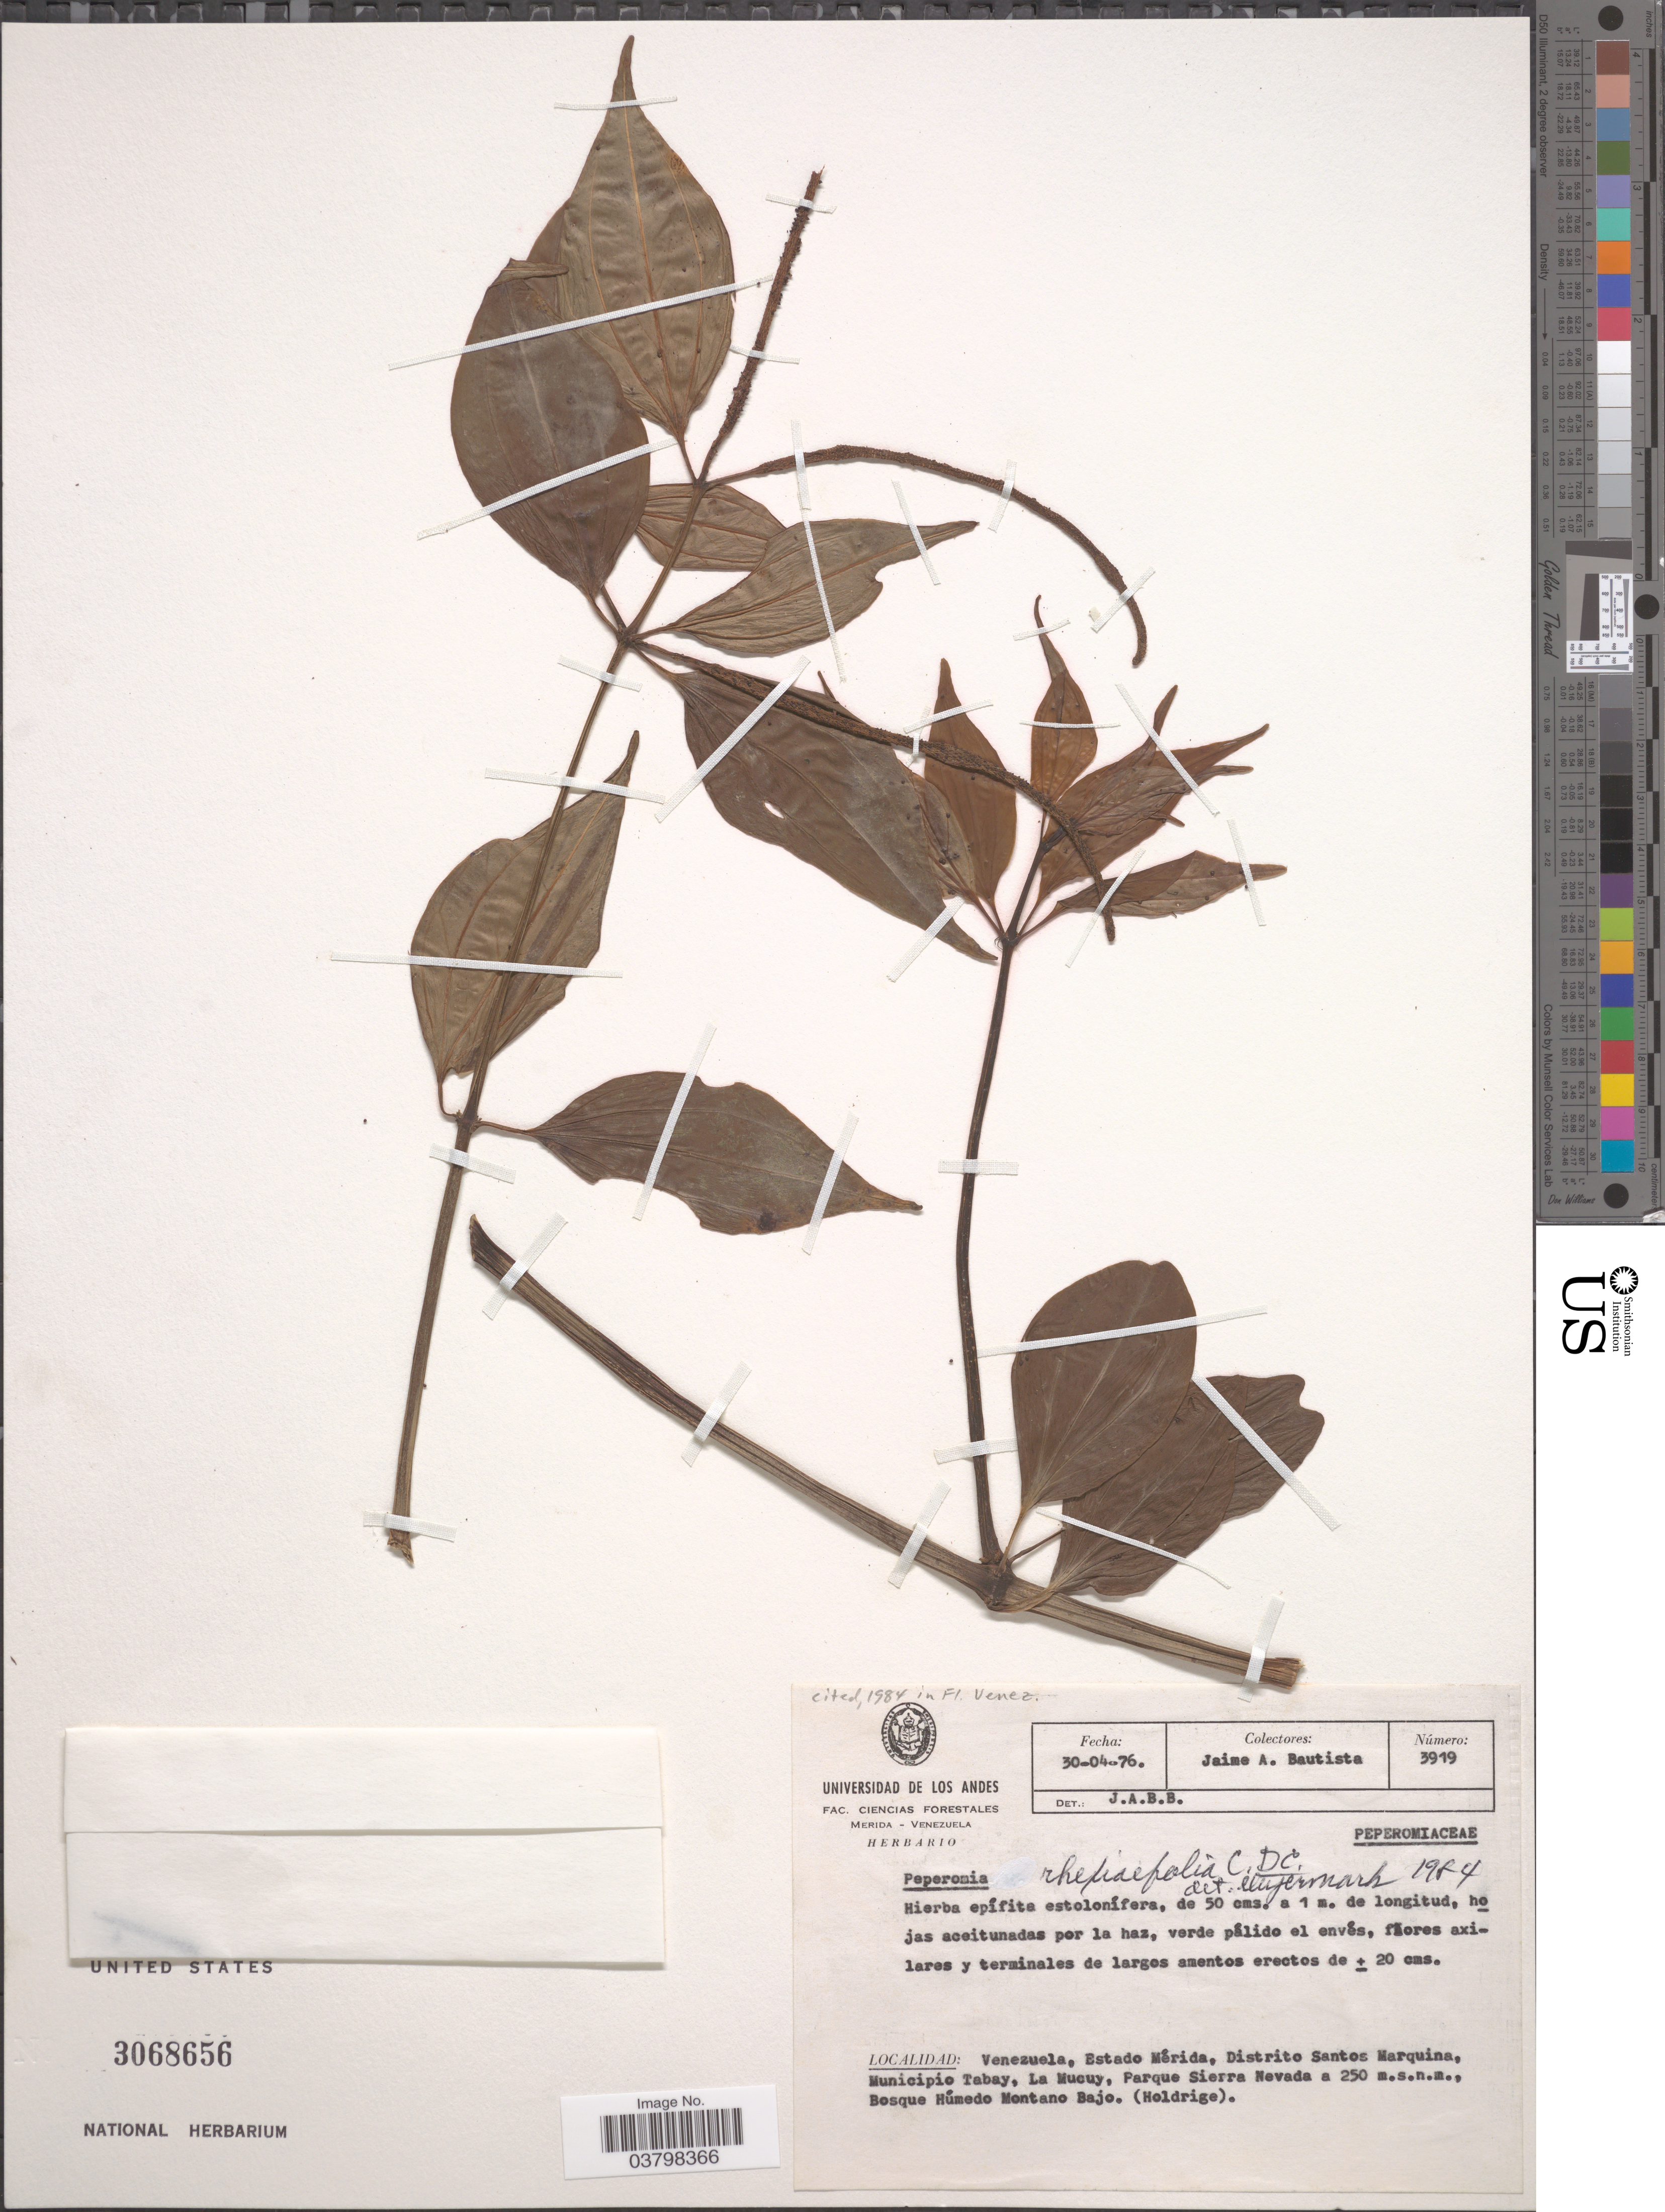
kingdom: Plantae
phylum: Tracheophyta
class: Magnoliopsida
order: Piperales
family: Piperaceae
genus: Peperomia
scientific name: Peperomia rhexiifolia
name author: C. DC.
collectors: J. A. Bautista B.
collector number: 3919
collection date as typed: Transcribed d/m/y: 30/4/76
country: Venezuela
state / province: Merida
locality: Distrito Santos Marquina, Municipio Tabay, La Mucuy, Parque Sierra Nevada. Bosque Húmedo Montano Bajo. (Holdrige).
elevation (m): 250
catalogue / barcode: US 3068656